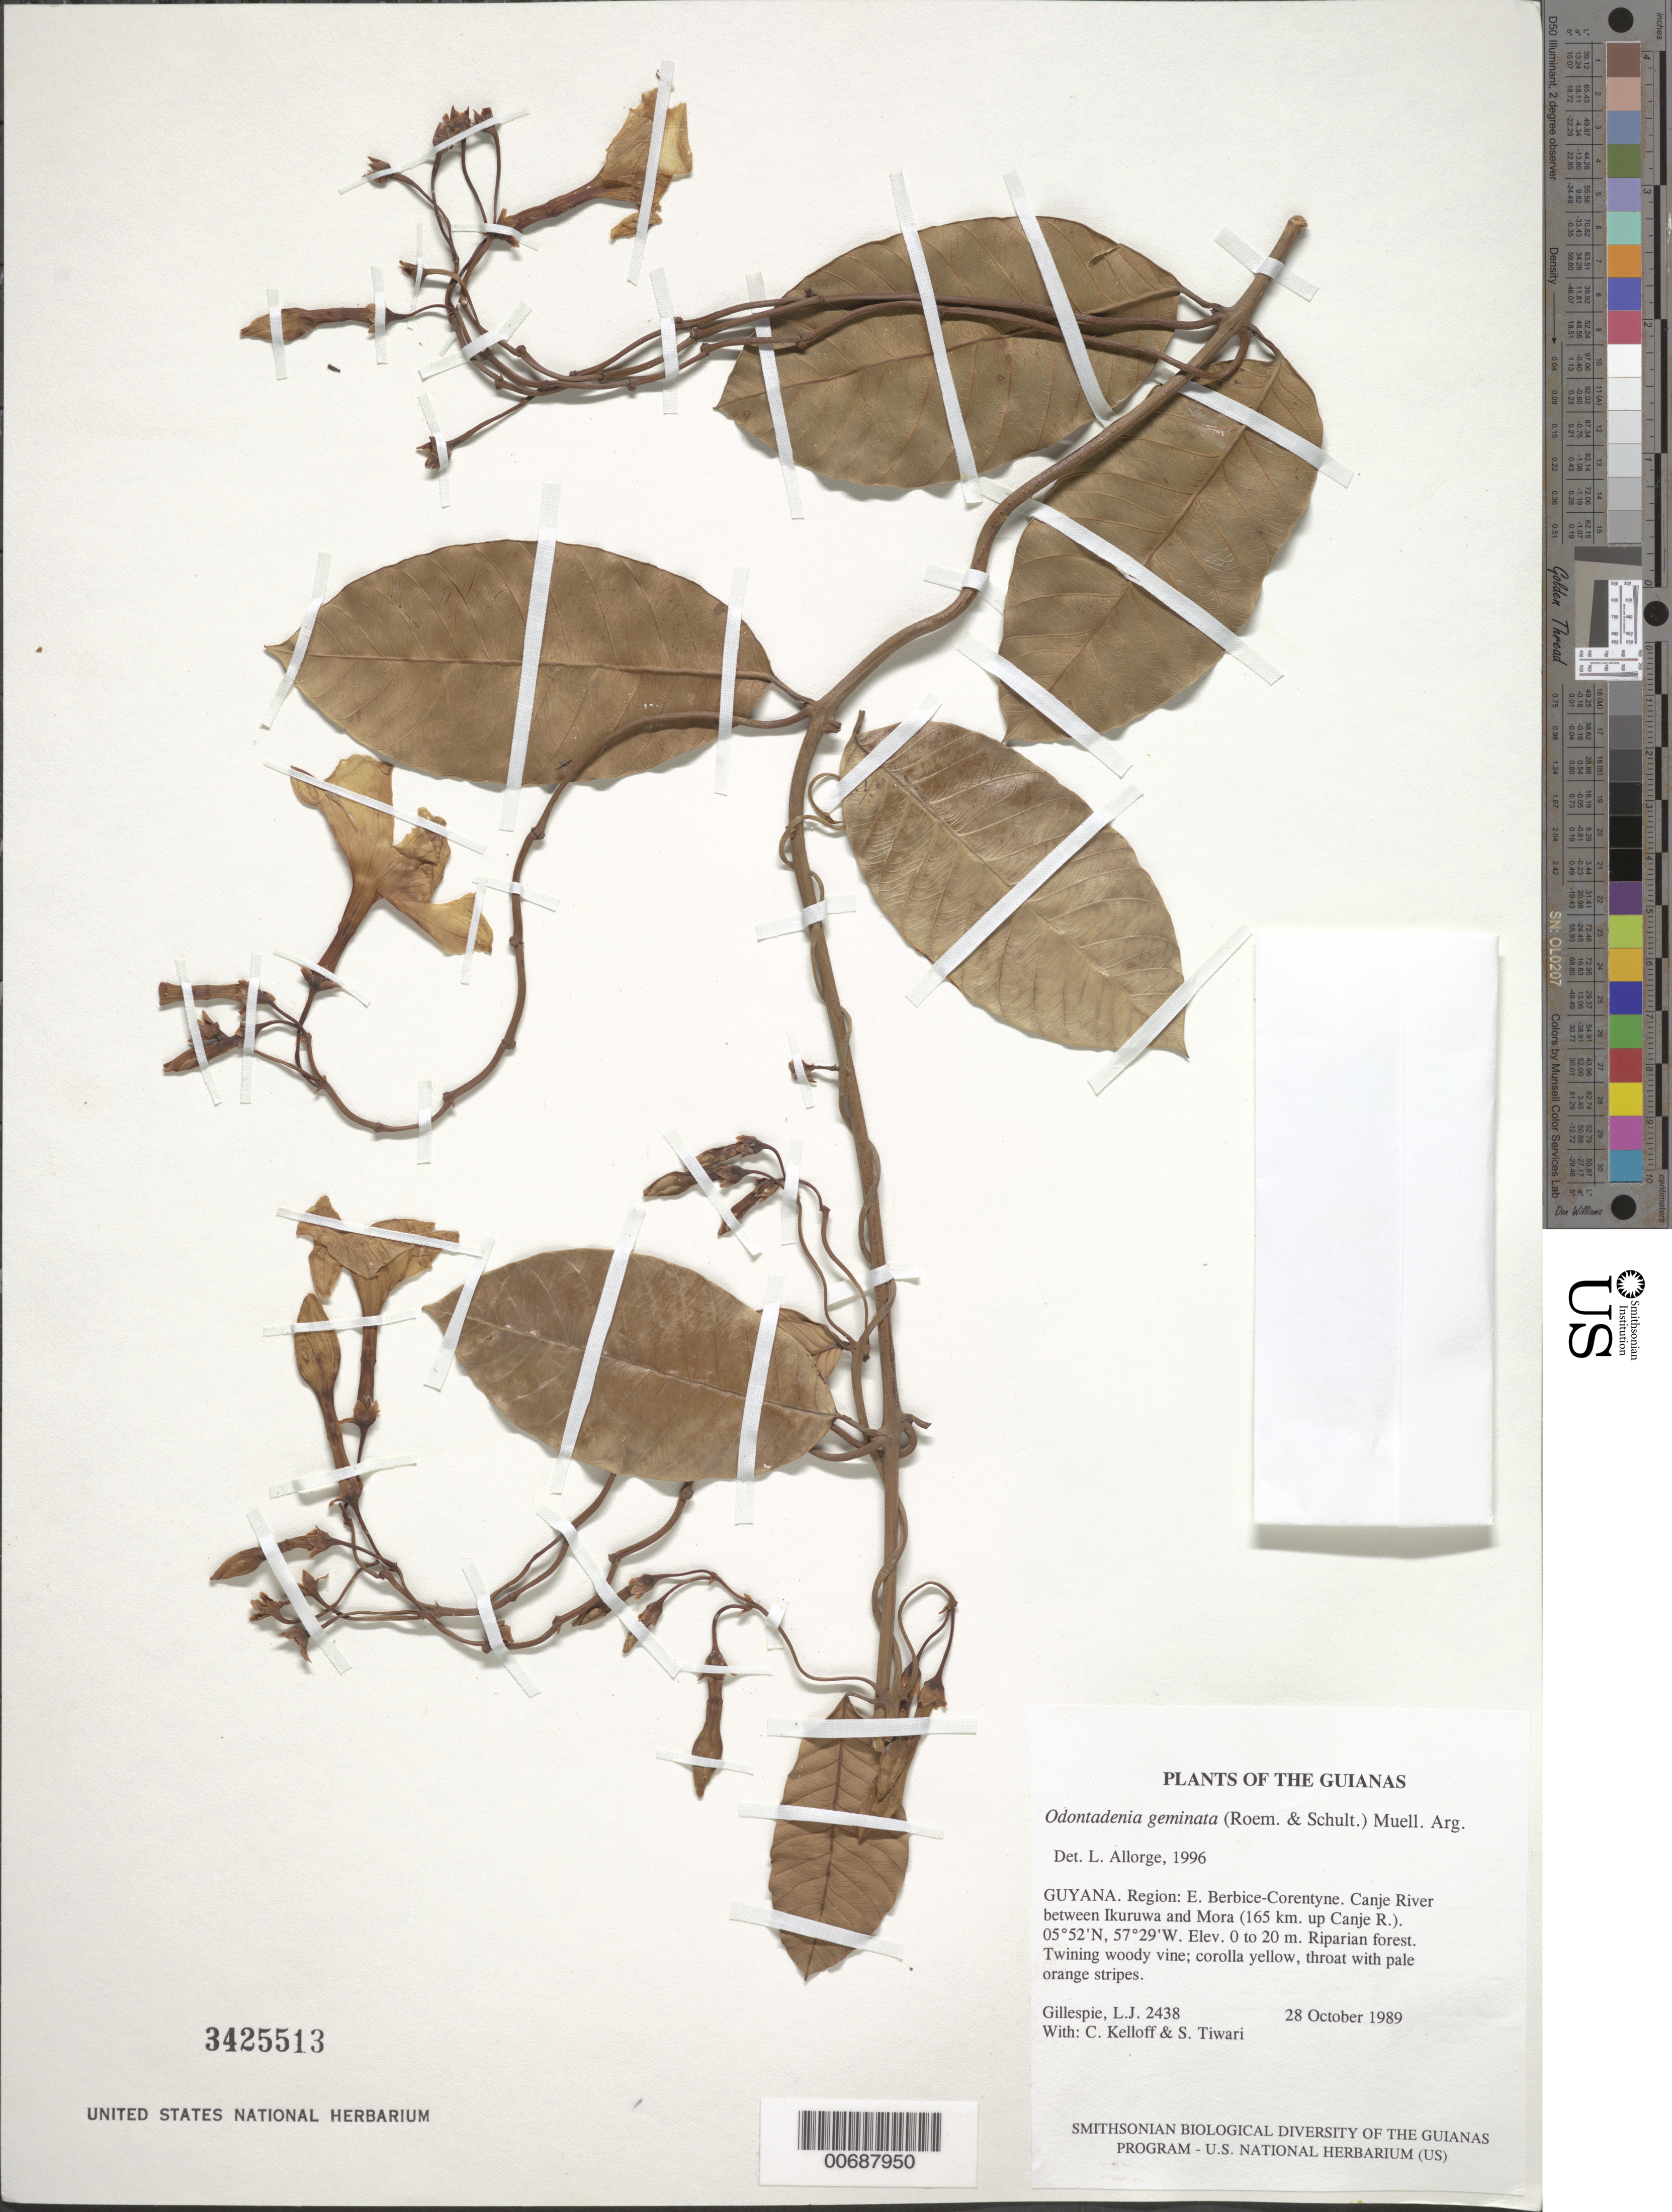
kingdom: Plantae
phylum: Tracheophyta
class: Magnoliopsida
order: Gentianales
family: Apocynaceae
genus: Odontadenia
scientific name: Odontadenia geminata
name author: (Hoffmanns. ex Roem. & Schult.) Müll. Arg.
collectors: L. J. Gillespie, C. L. Kelloff & S. Tiwari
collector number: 2438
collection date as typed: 28 October 1989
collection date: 1989-10-28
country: Guyana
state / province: E. Berbice-Corentyne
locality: Canje River between Ikuruwa and Mora (165 km. up Canje R.)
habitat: Riparian forest